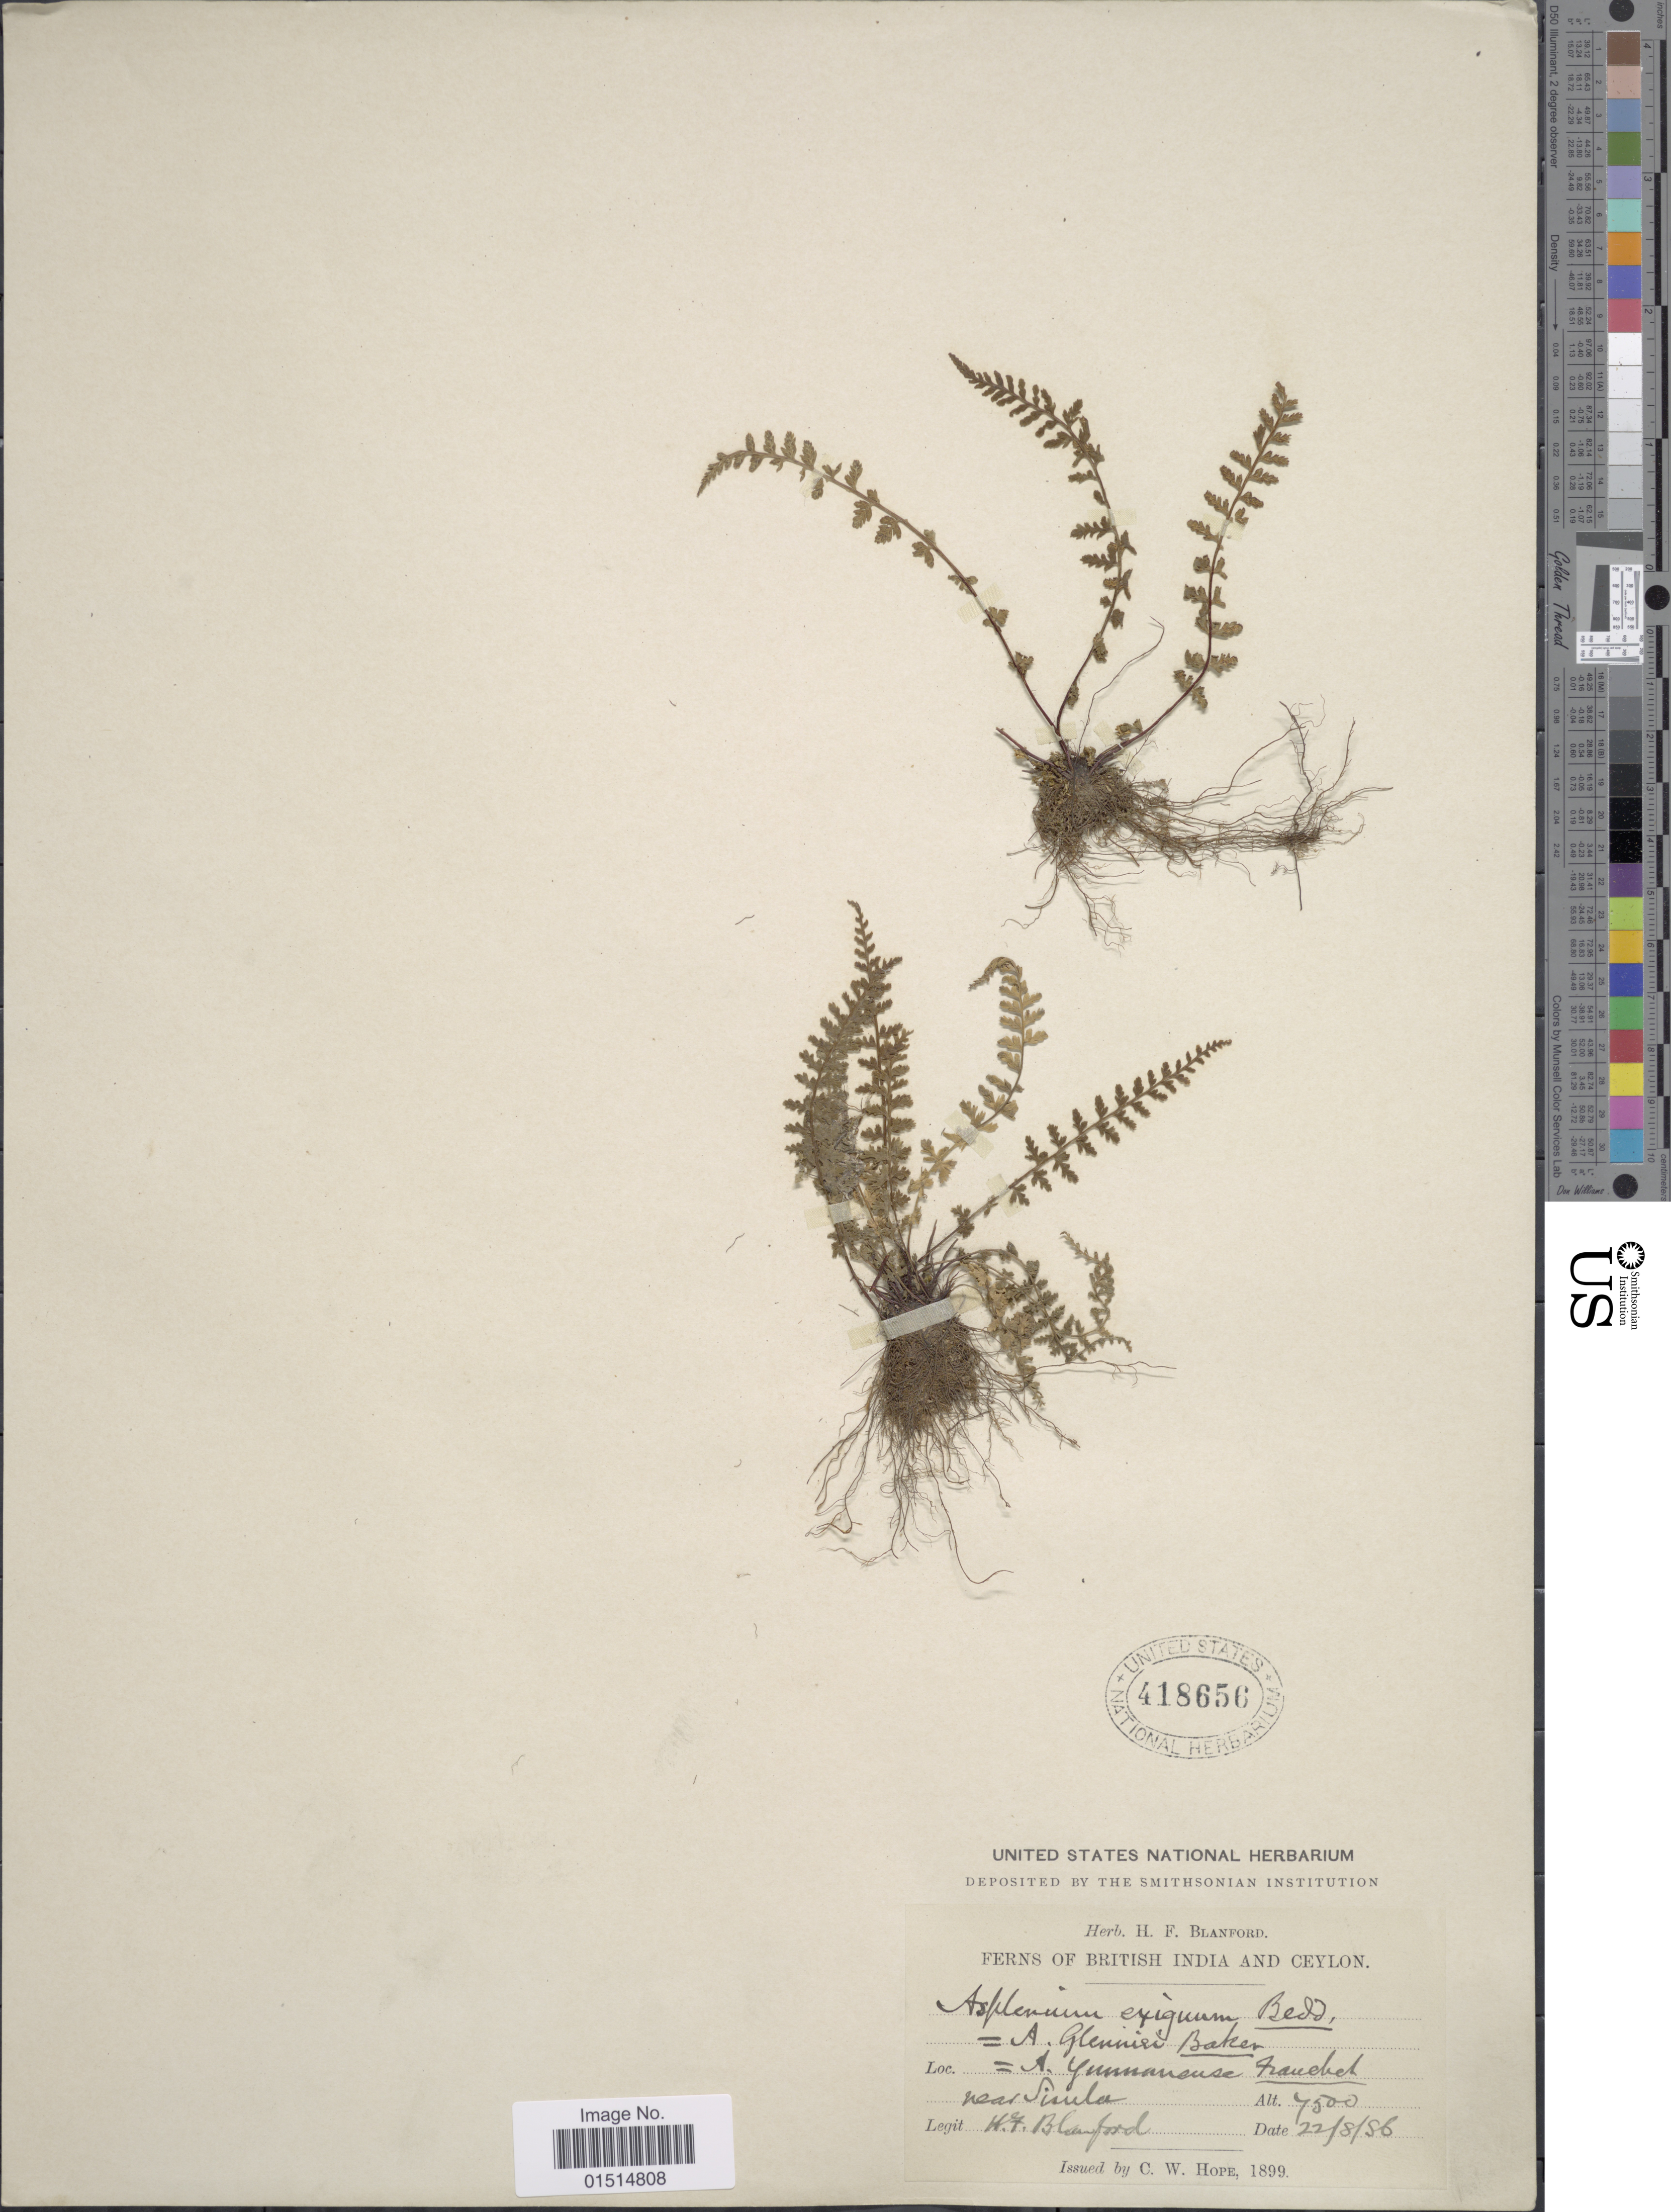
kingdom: Plantae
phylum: Tracheophyta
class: Polypodiopsida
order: Polypodiales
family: Aspleniaceae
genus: Asplenium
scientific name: Asplenium exiguum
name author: Bedd.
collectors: H. Blanford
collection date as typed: Transcribed d/m/y: 22/8/86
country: India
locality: British India and Ceylon, near Simla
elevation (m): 2286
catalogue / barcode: US 418656